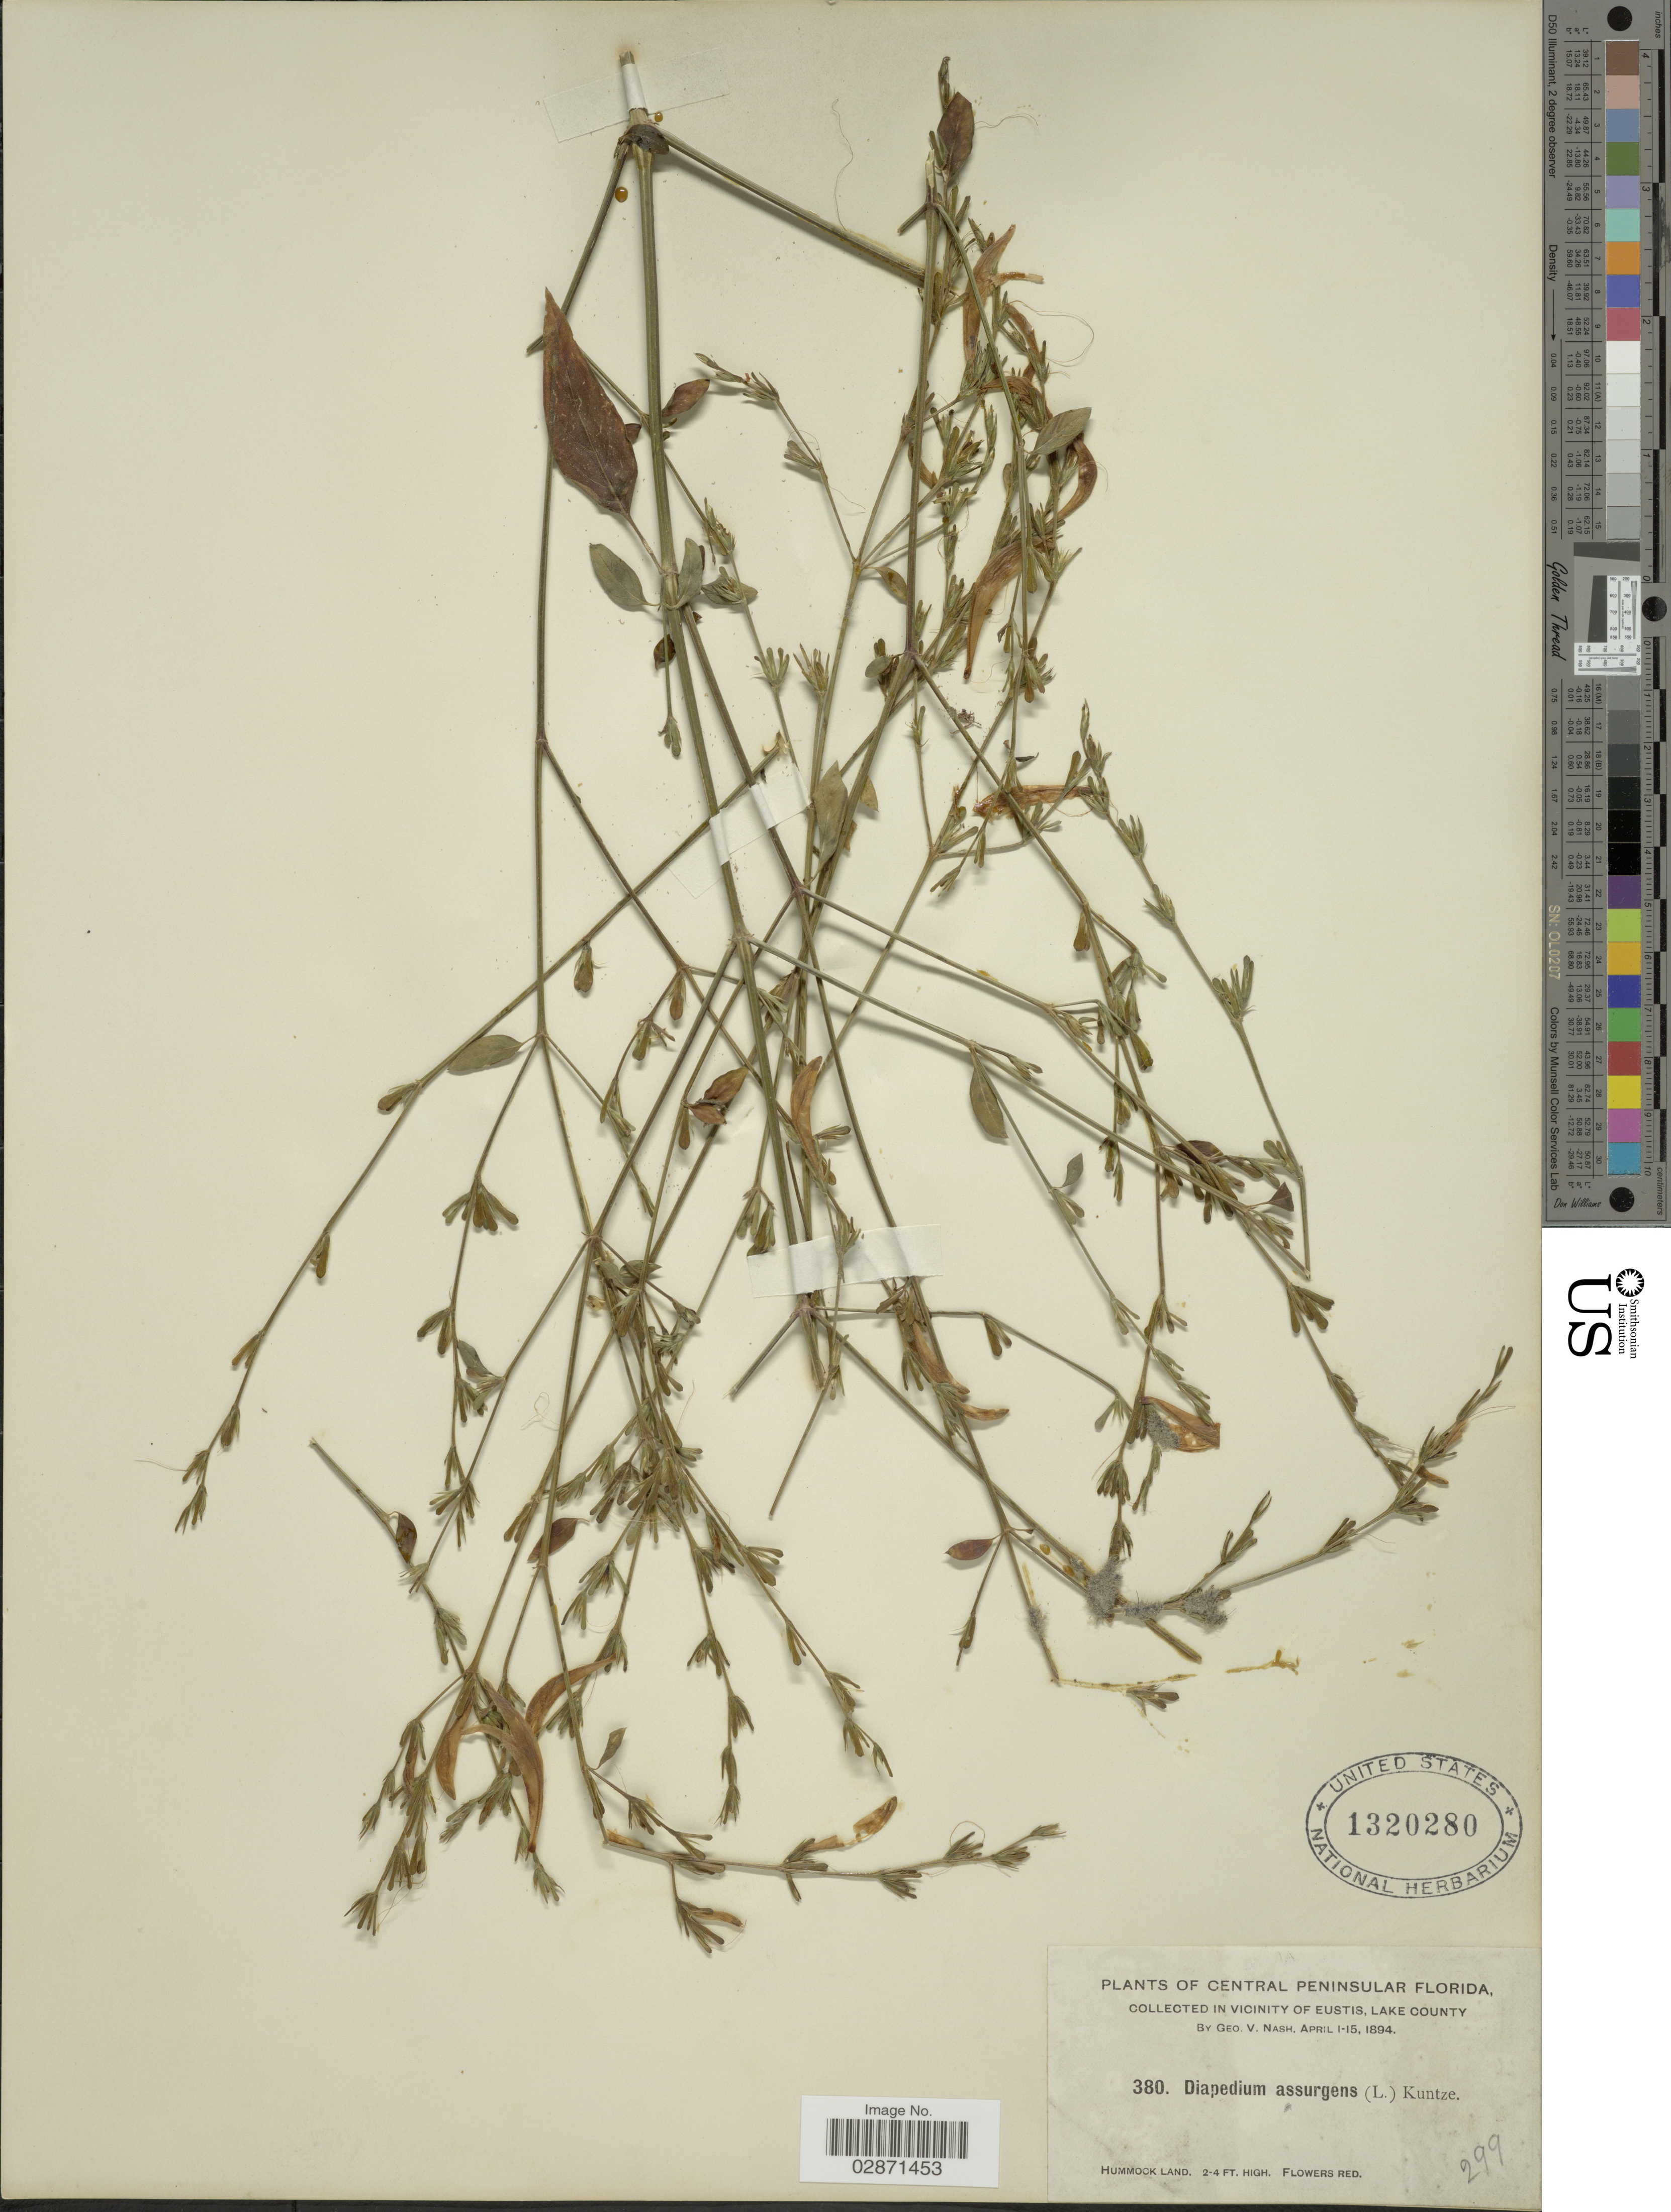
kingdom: Plantae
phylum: Tracheophyta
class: Magnoliopsida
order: Lamiales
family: Acanthaceae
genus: Dicliptera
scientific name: Dicliptera sexangularis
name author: (L.) Juss.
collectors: G. V. Nash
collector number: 380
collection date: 1894-04-01/1894-04-15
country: United States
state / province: Florida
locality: Central Peninsular Florida, collected in vicinity of Eustis, Lake County. Hummock Land.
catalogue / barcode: US 1320280